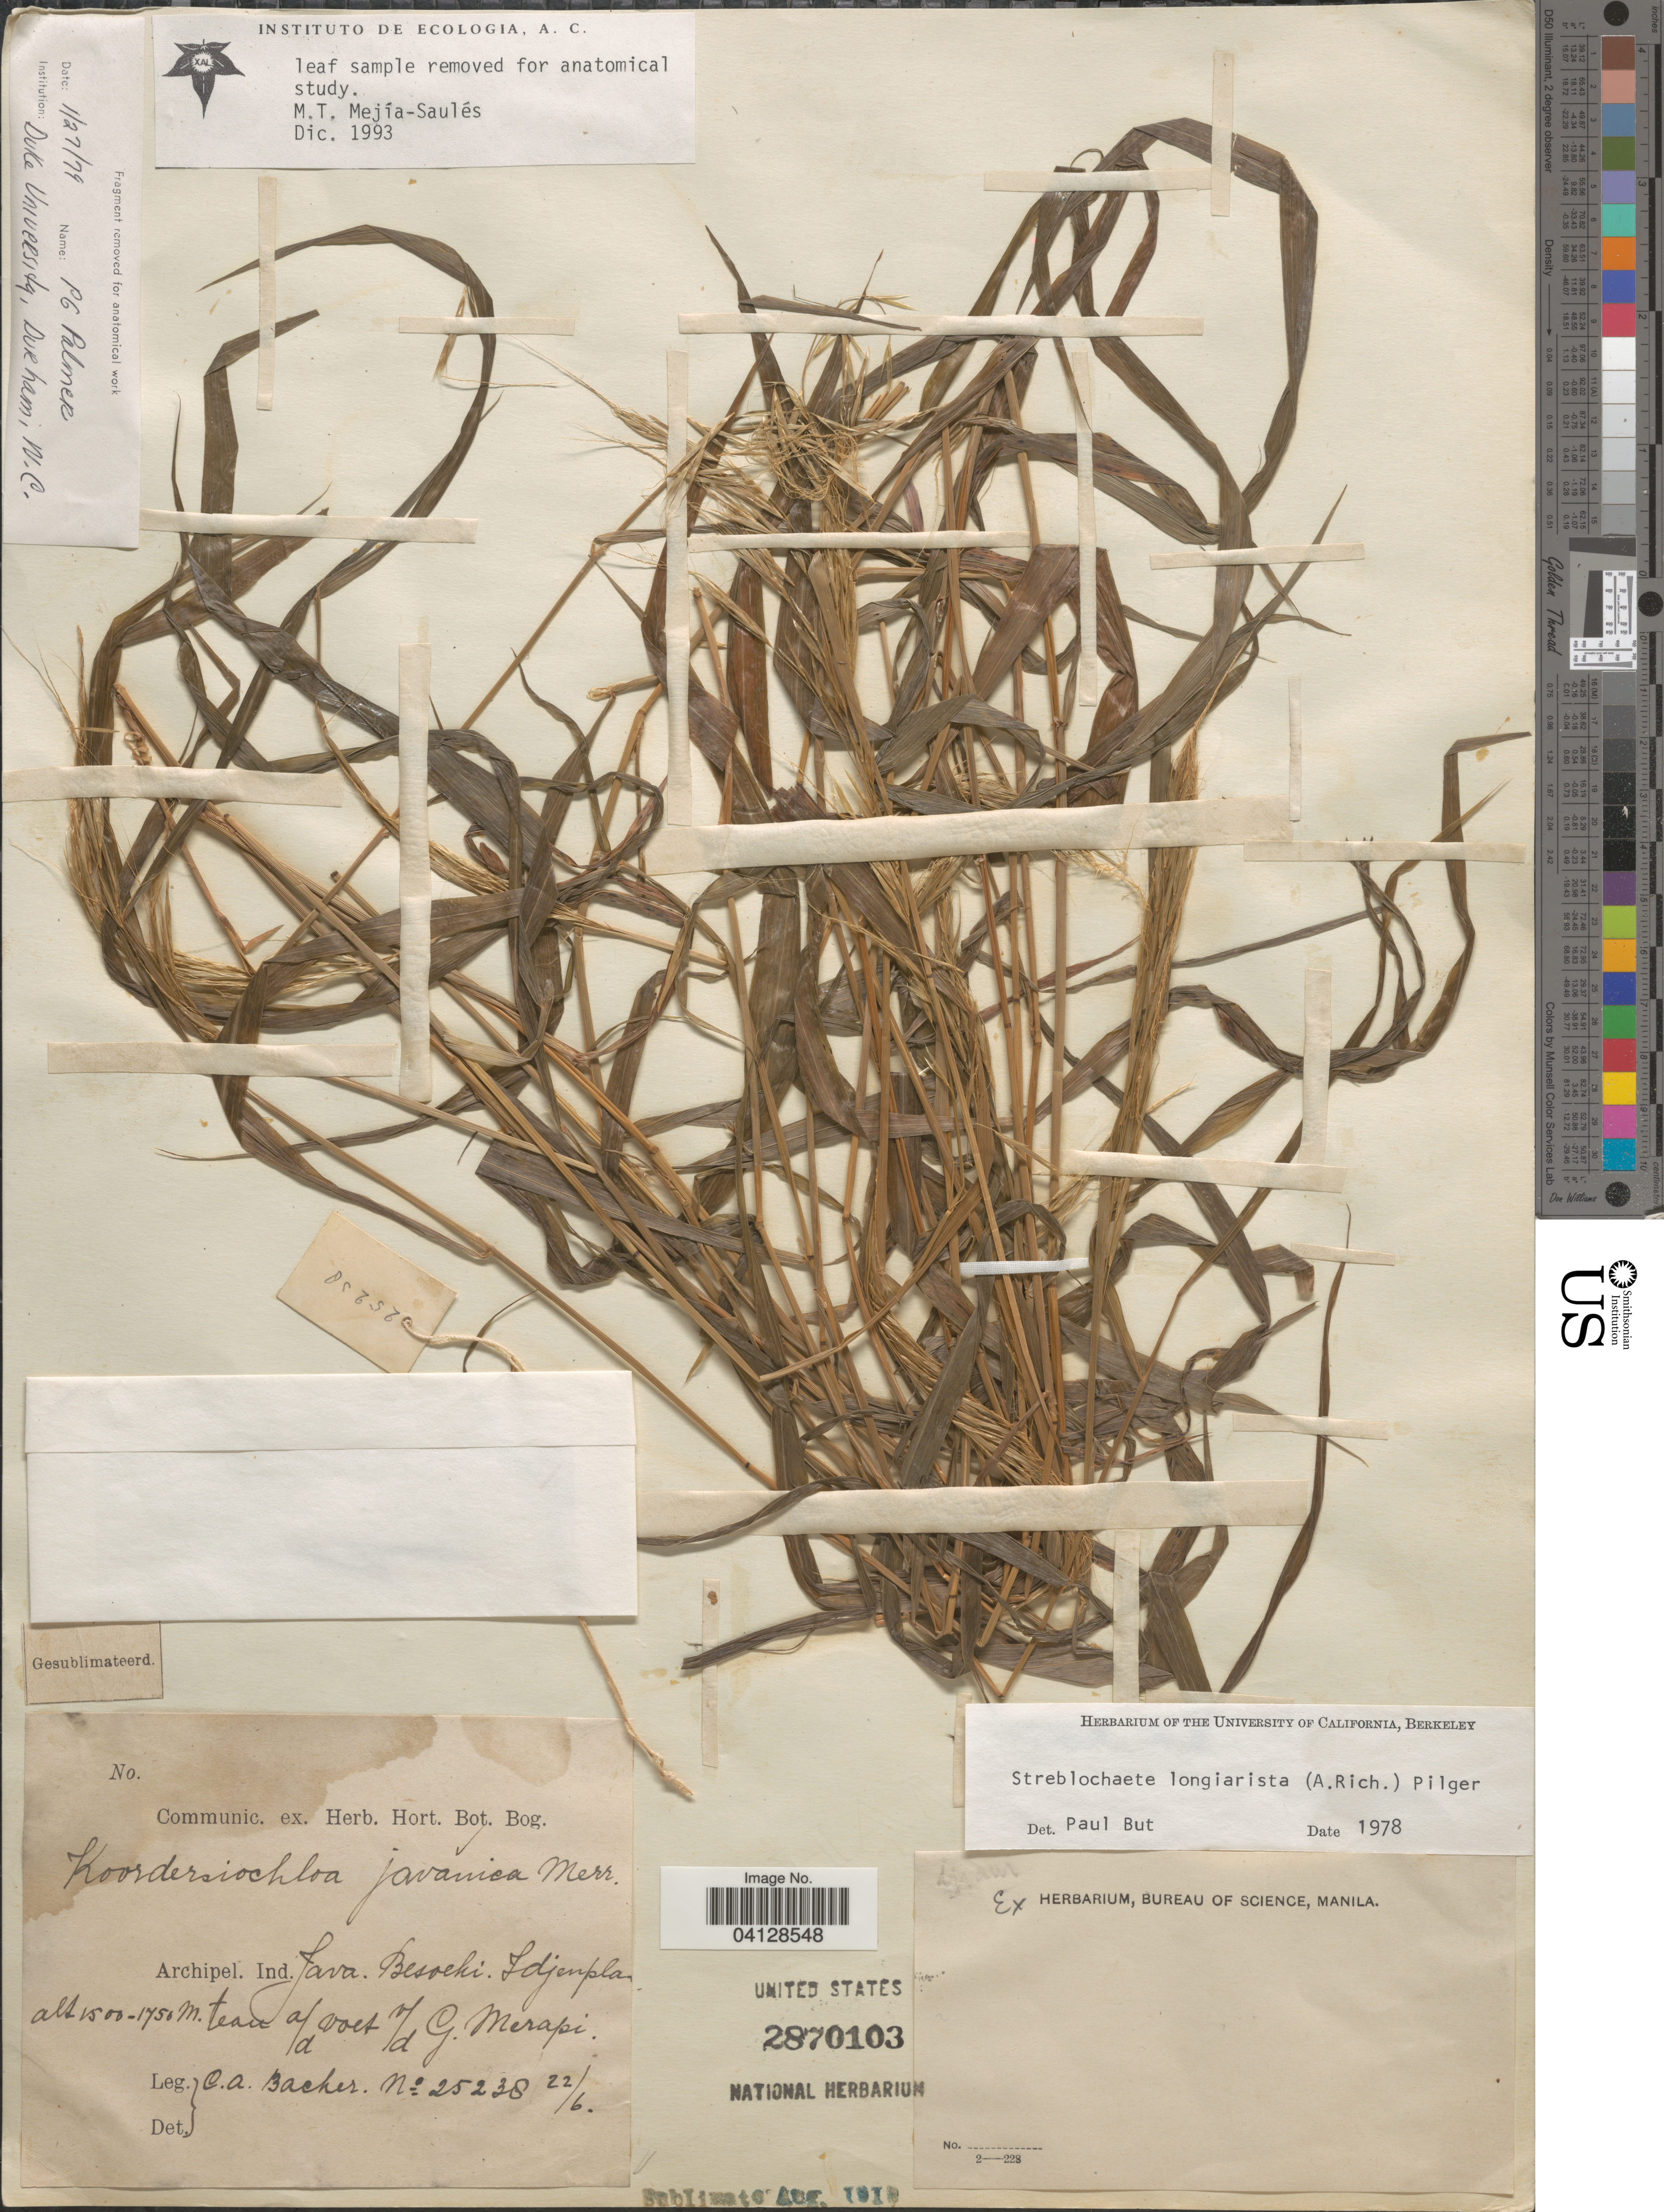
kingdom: Plantae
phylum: Tracheophyta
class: Liliopsida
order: Poales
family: Poaceae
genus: Streblochaete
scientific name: Streblochaete longiarista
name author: (A. Rich.) Pilg.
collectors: C. A. Backer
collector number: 25238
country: Indonesia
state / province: Java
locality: Archipel Ind. Besoeki, Idjenpla. A/d voet v/d G. Merapi.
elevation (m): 1500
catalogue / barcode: US 2890103